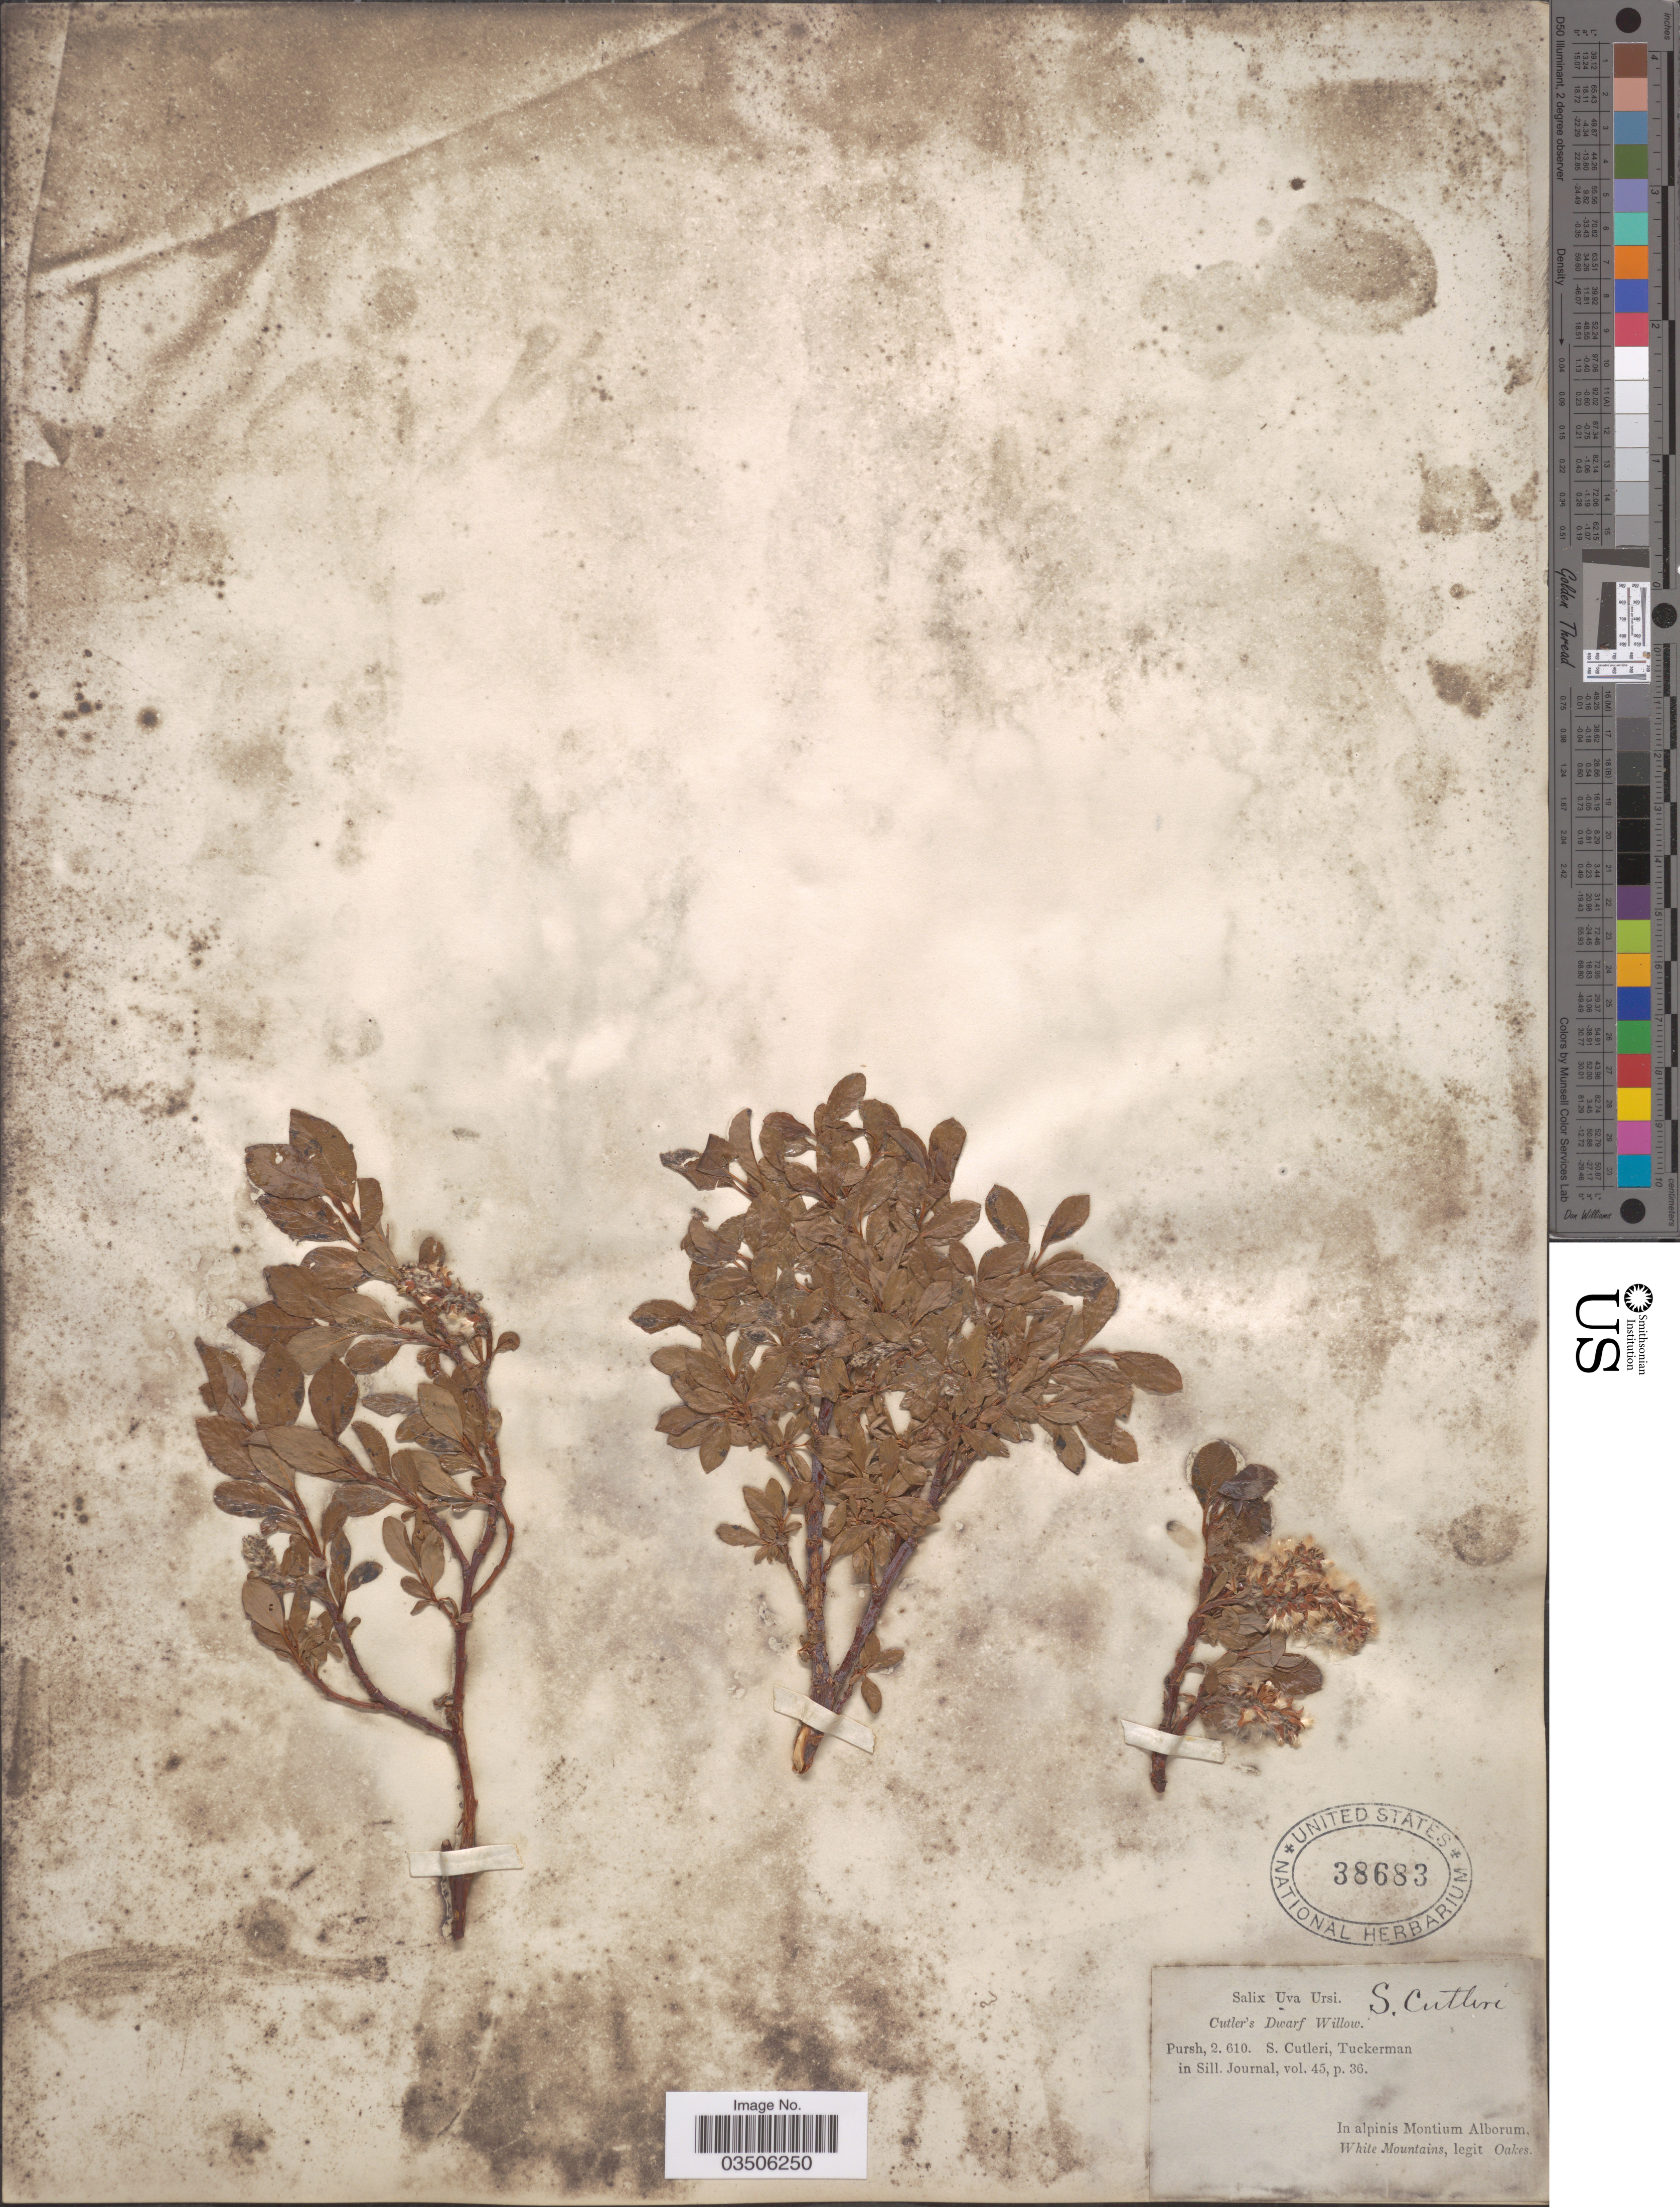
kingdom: Plantae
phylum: Tracheophyta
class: Magnoliopsida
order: Malpighiales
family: Salicaceae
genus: Salix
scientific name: Salix uva-ursi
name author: Pursh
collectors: -. Oakes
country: United States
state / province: New Hampshire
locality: In alpinis Montium Alborum, White Mountains.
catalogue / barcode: US 38683